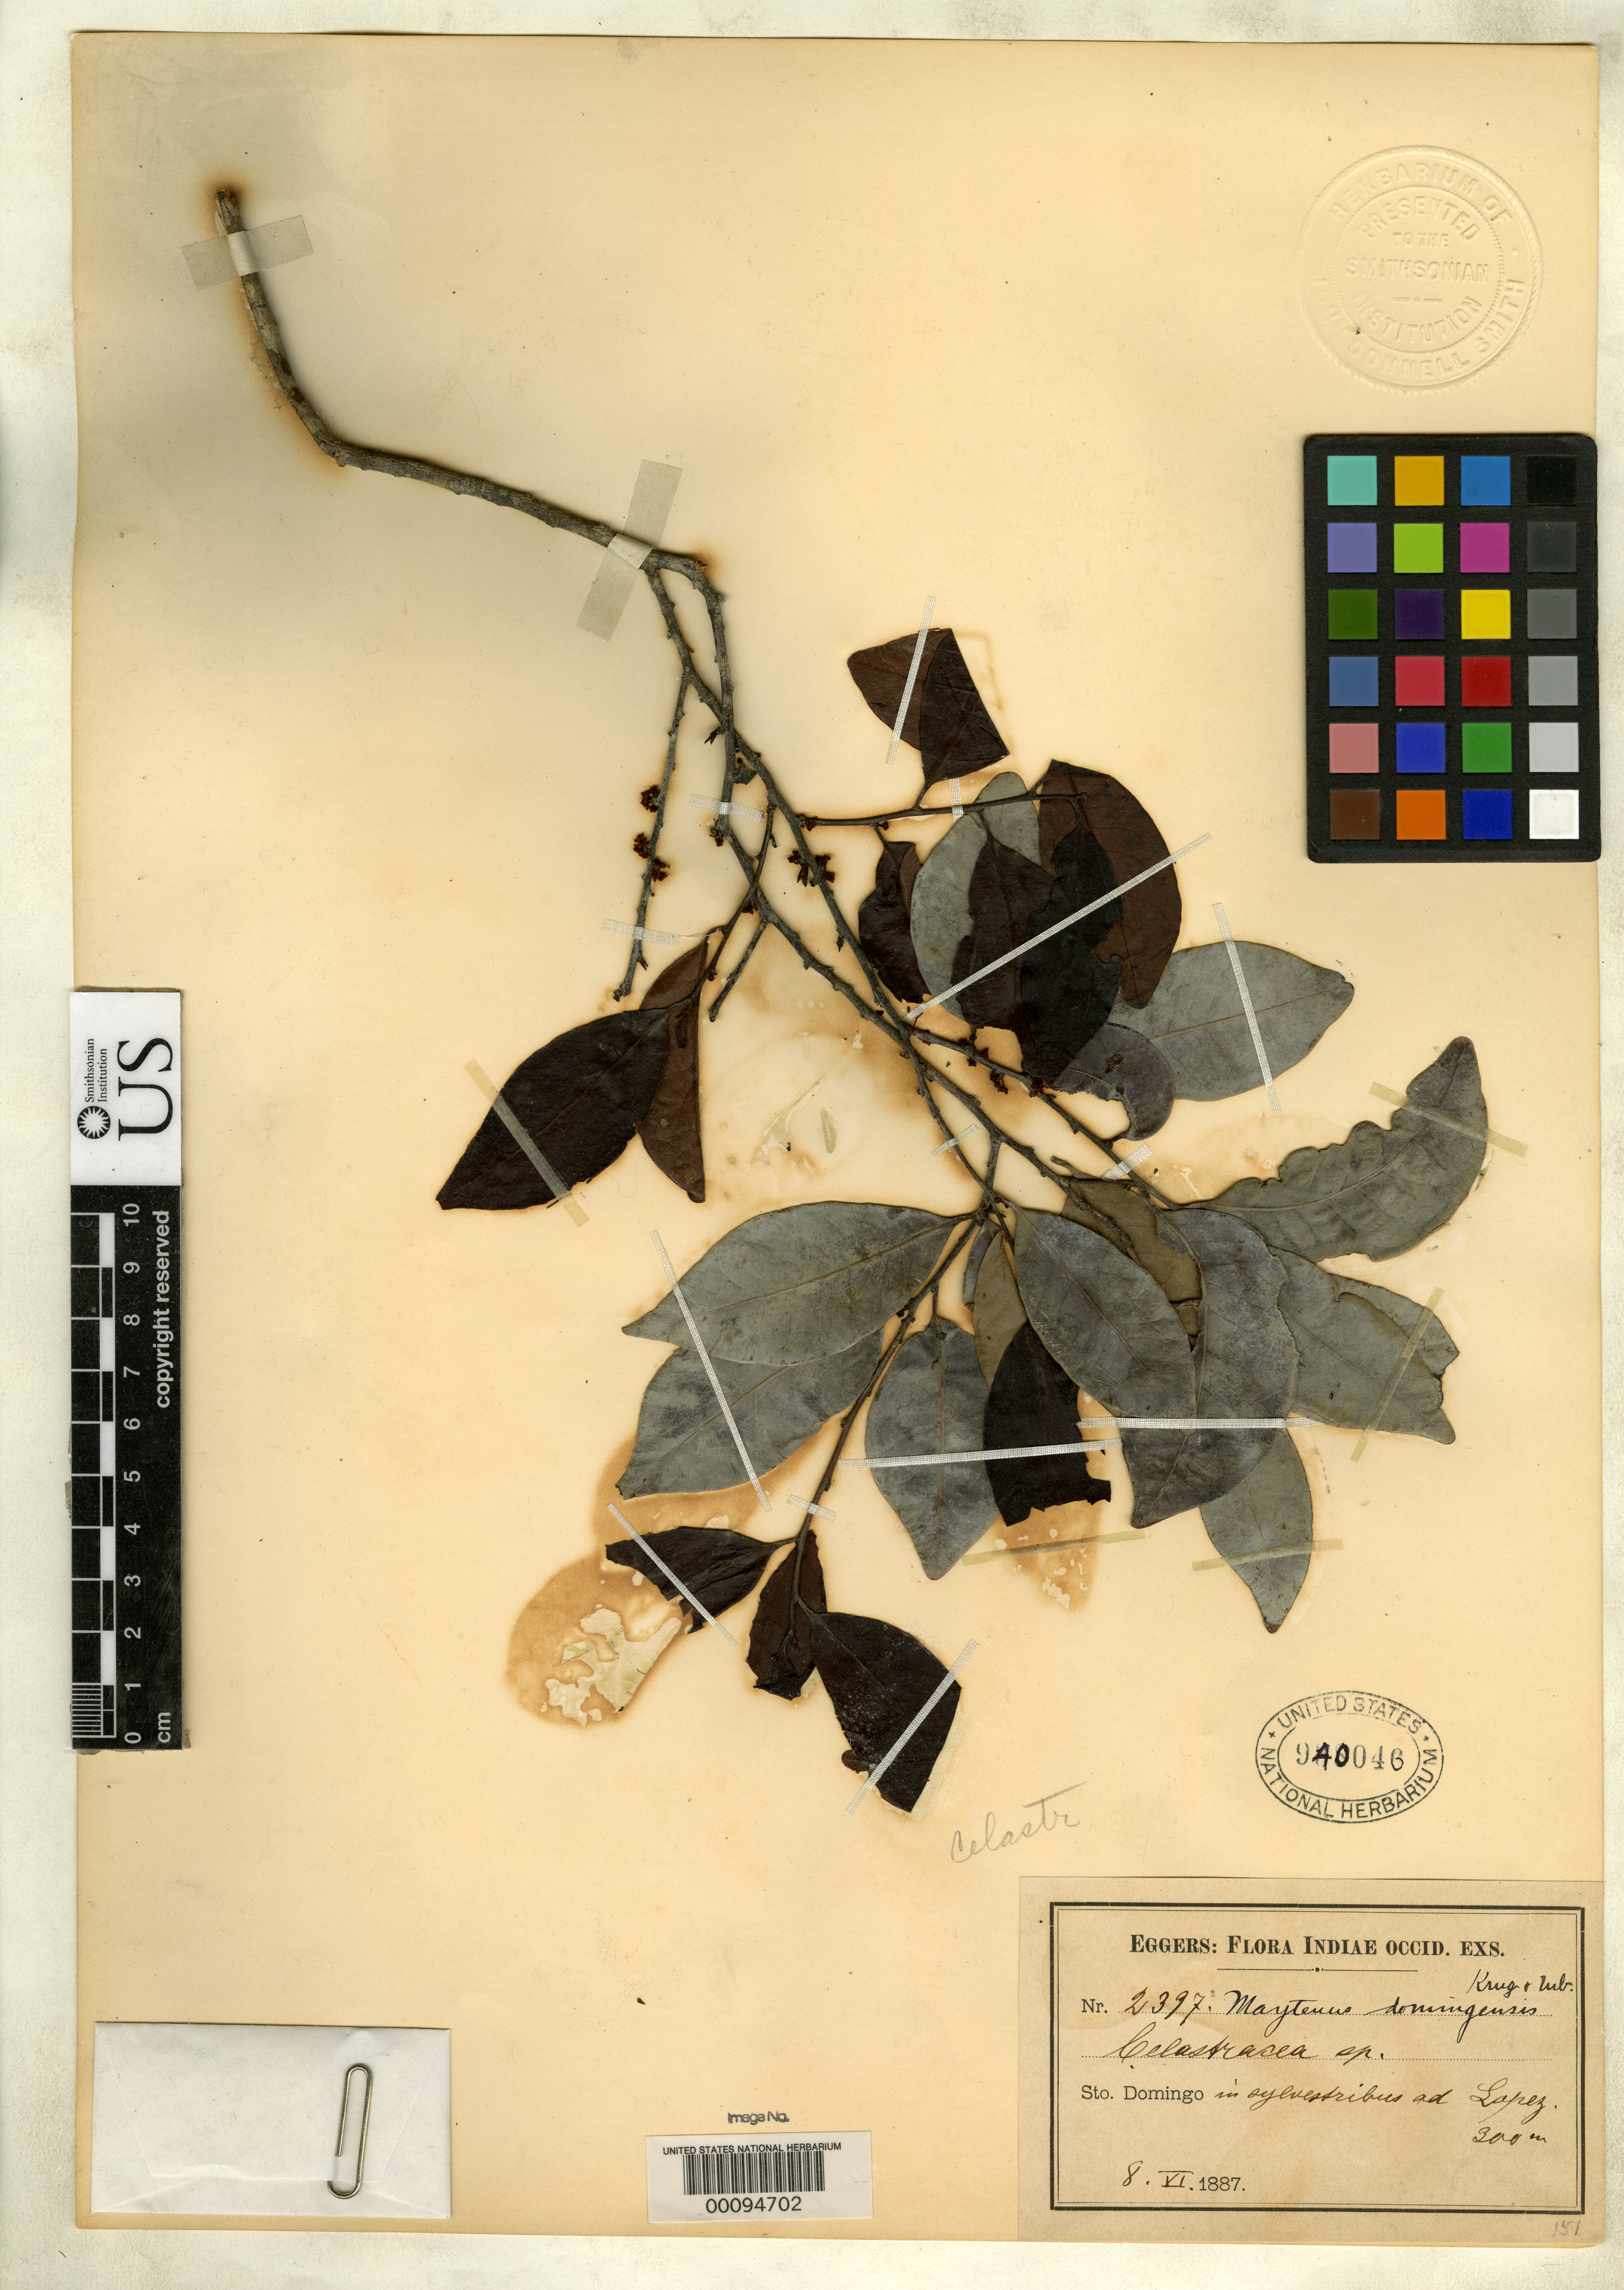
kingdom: Plantae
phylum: Tracheophyta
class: Magnoliopsida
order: Celastrales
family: Celastraceae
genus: Maytenus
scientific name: Maytenus domingensis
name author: Krug & Urb.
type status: Syntype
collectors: H. F. A. von Eggers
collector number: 2397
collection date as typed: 08 Jun 1887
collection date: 1887-06-08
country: Dominican Republic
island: Hispaniola Island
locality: Lopez.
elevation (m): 300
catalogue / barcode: US 940046